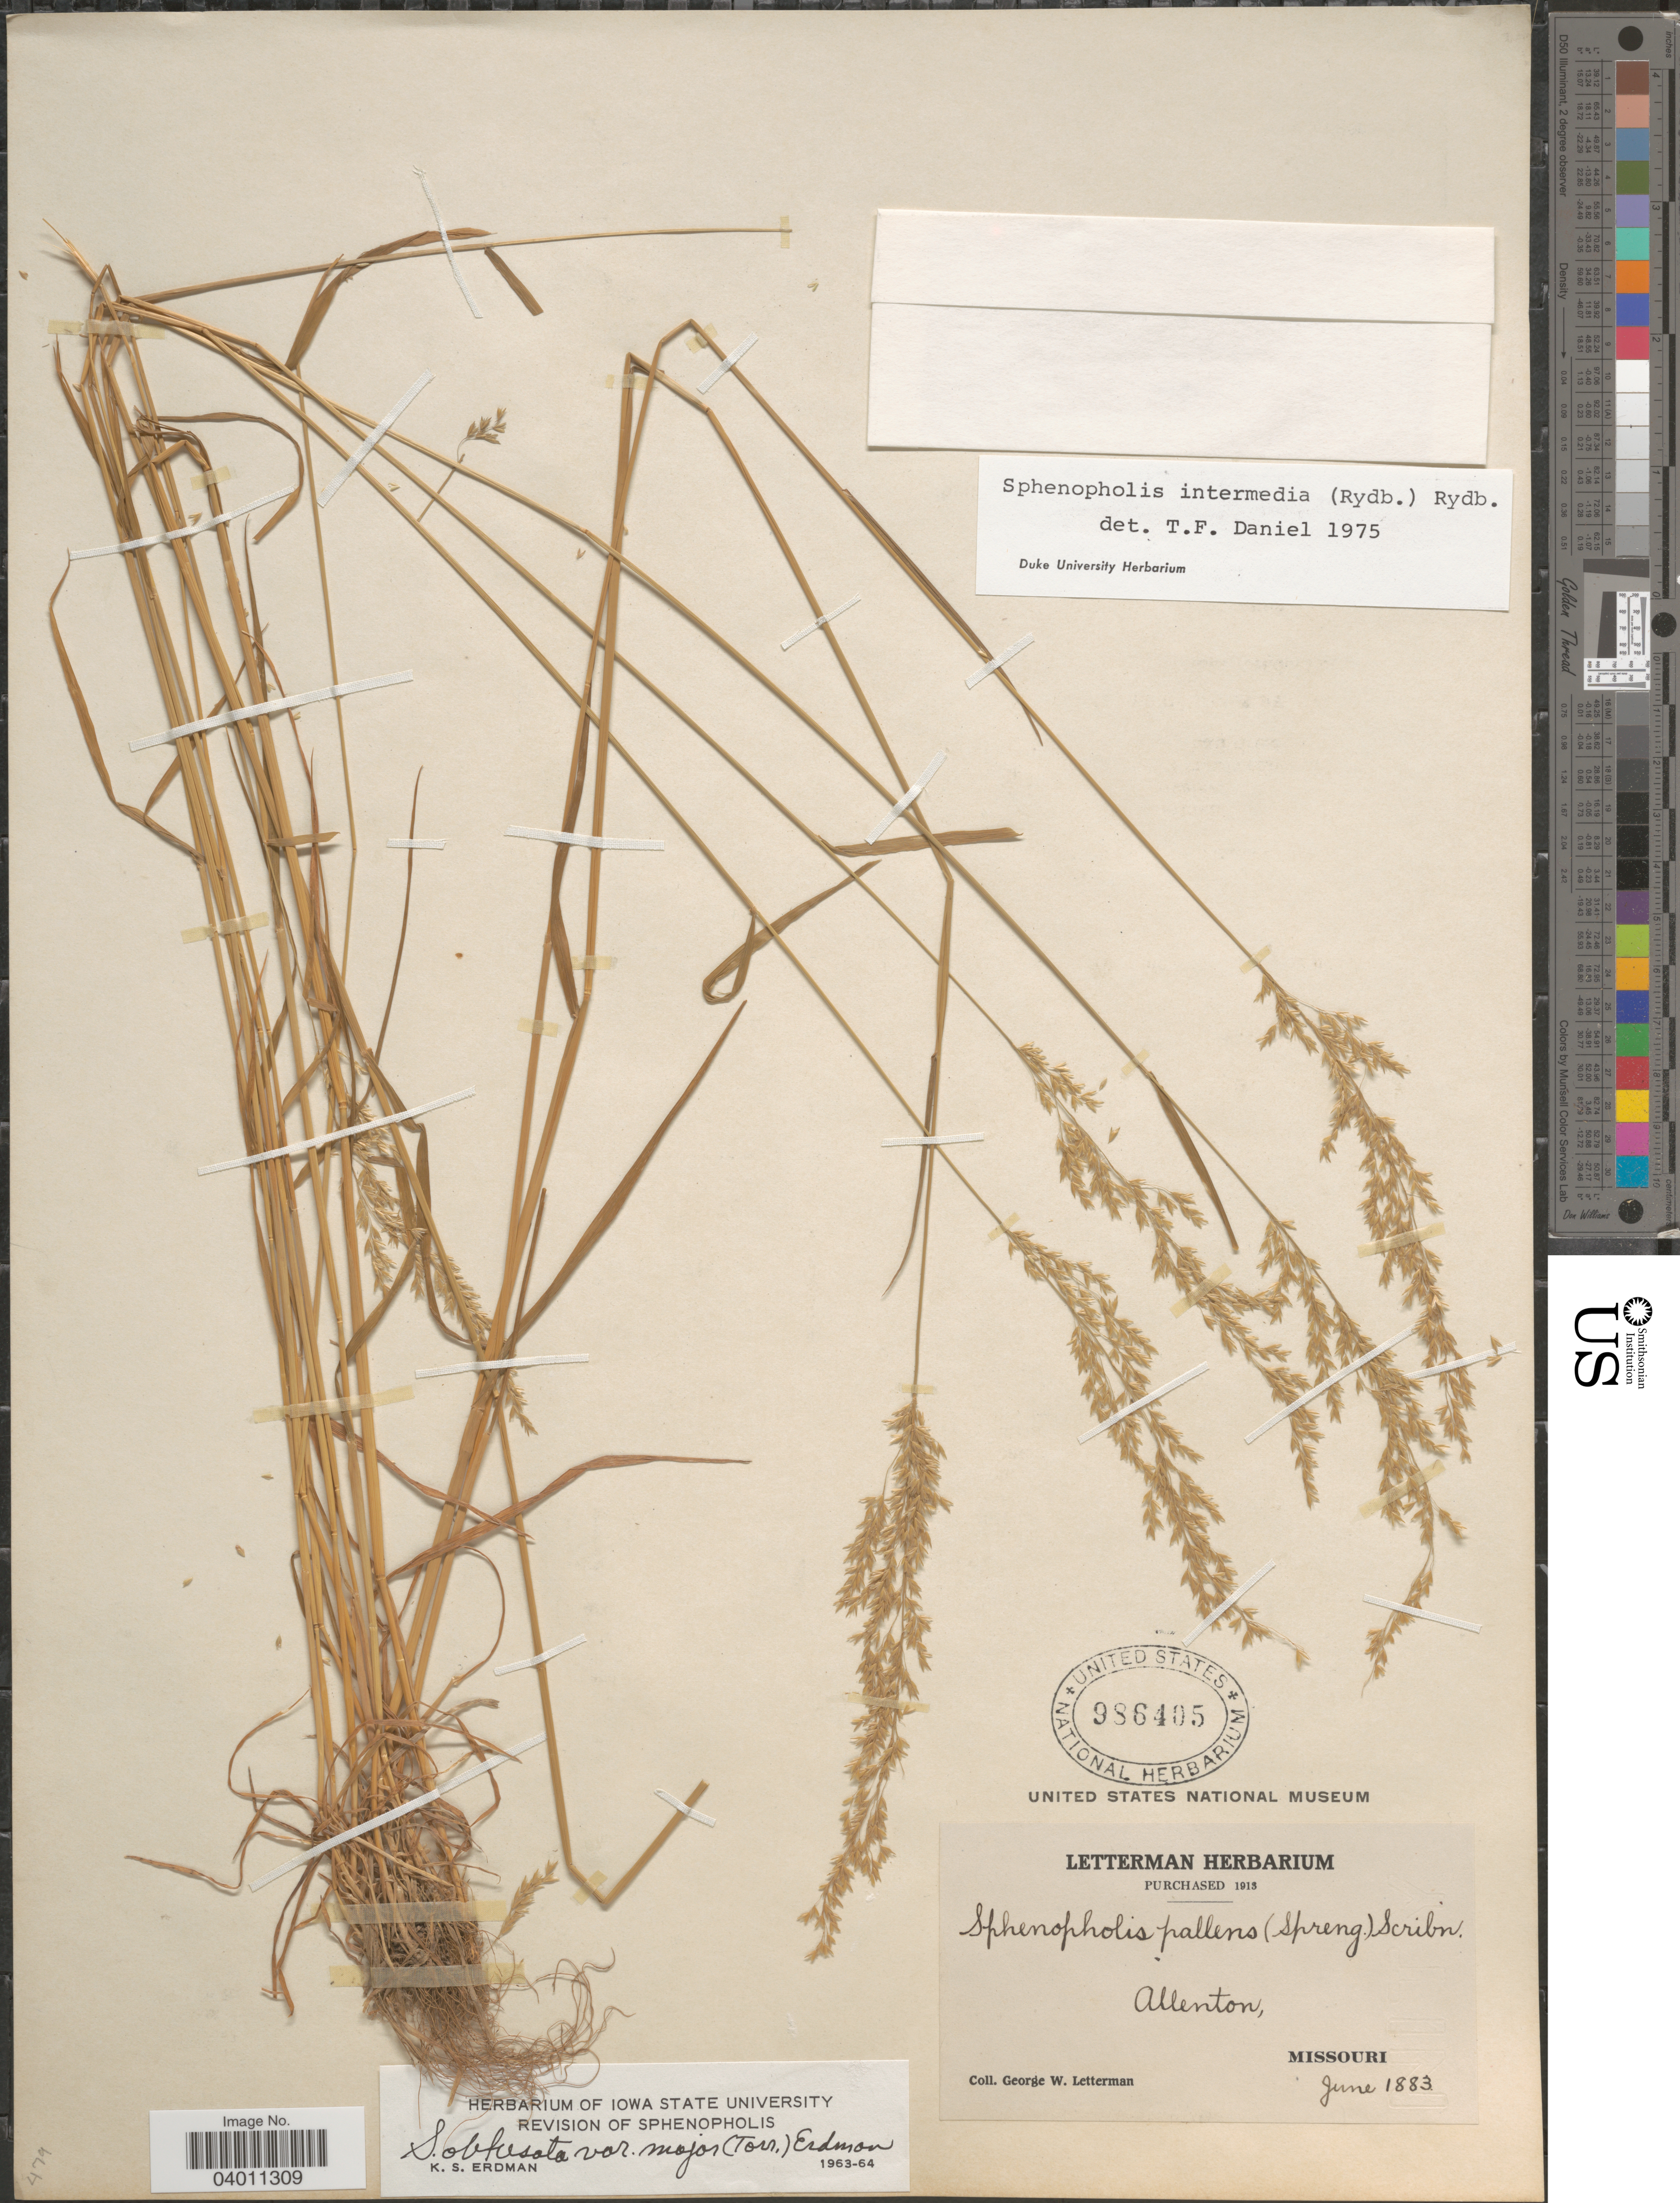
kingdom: Plantae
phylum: Tracheophyta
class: Liliopsida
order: Poales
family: Poaceae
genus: Sphenopholis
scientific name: Sphenopholis intermedia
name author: (Rydb.) Rydb.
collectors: G. W. Letterman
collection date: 1883-06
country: United States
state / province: Missouri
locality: Allenton.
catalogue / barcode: US 986405